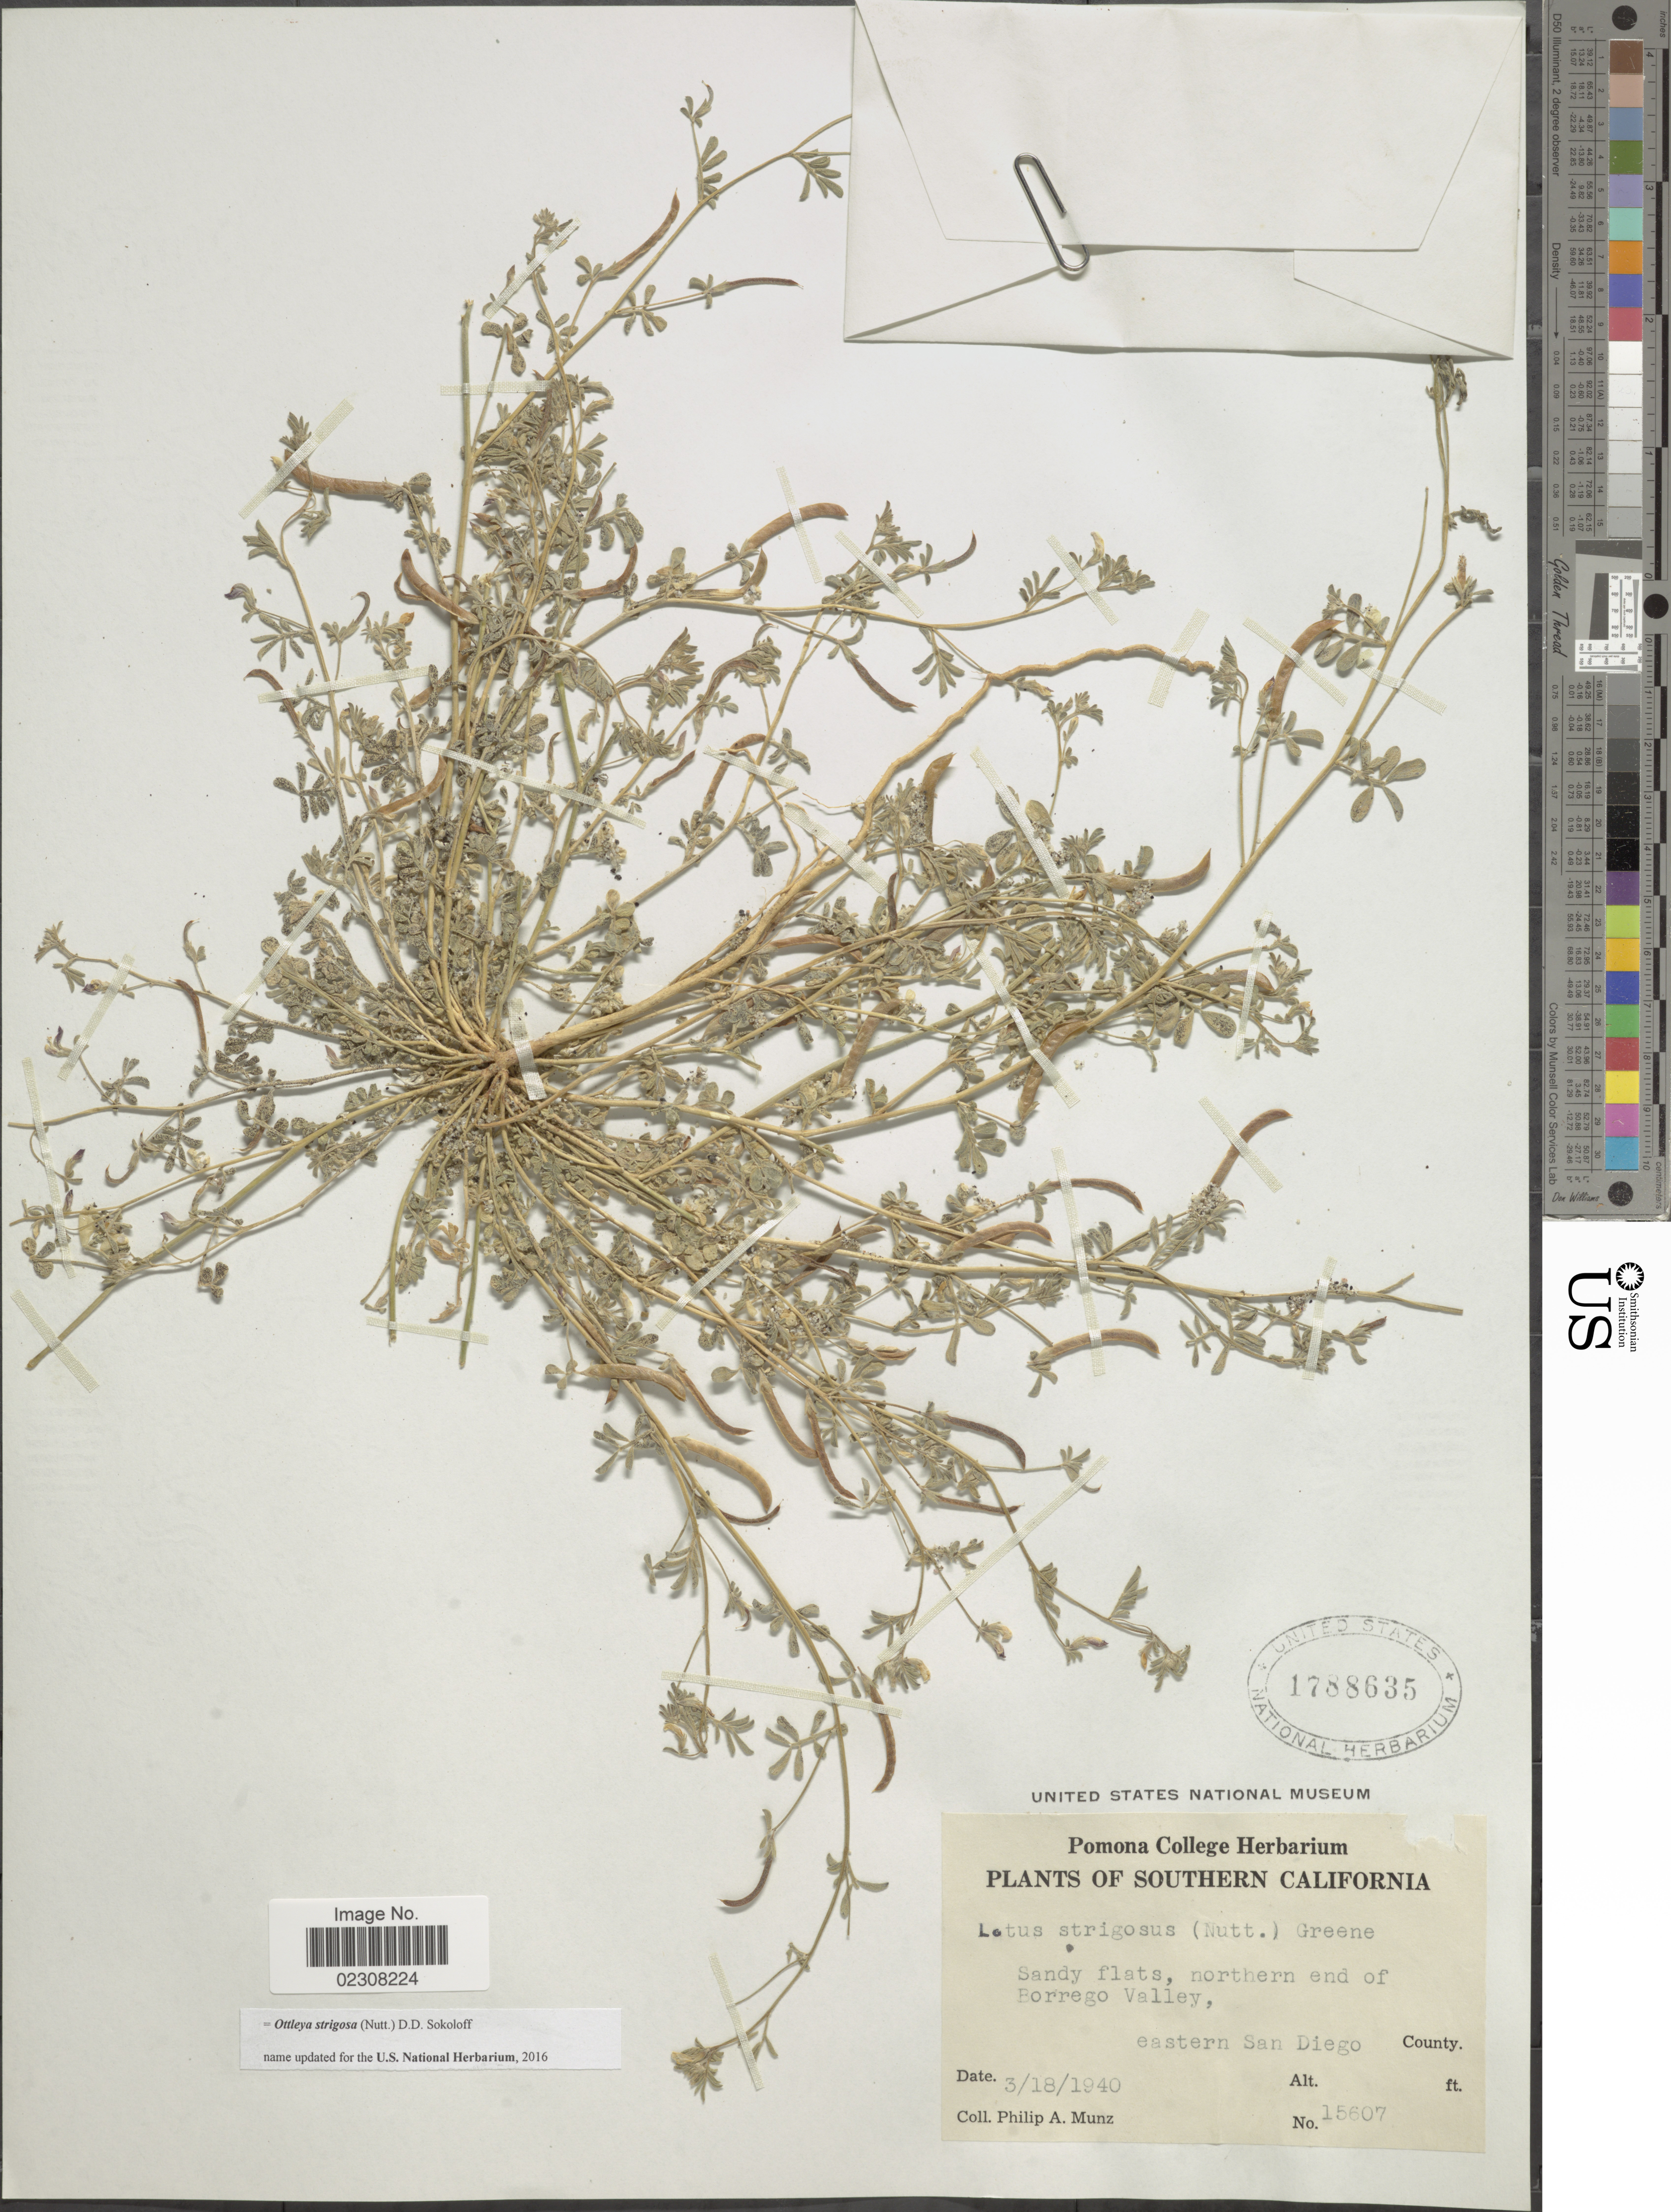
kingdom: Plantae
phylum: Tracheophyta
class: Magnoliopsida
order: Fabales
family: Fabaceae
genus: Ottleya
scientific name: Ottleya strigosa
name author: (Nutt.) D.D. Sokoloff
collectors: P. A. Munz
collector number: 15607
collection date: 1940-03-18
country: United States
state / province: California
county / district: San Diego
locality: Southern California, northern end of Borrego Valley, eastern San Diego County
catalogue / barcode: US 1788635